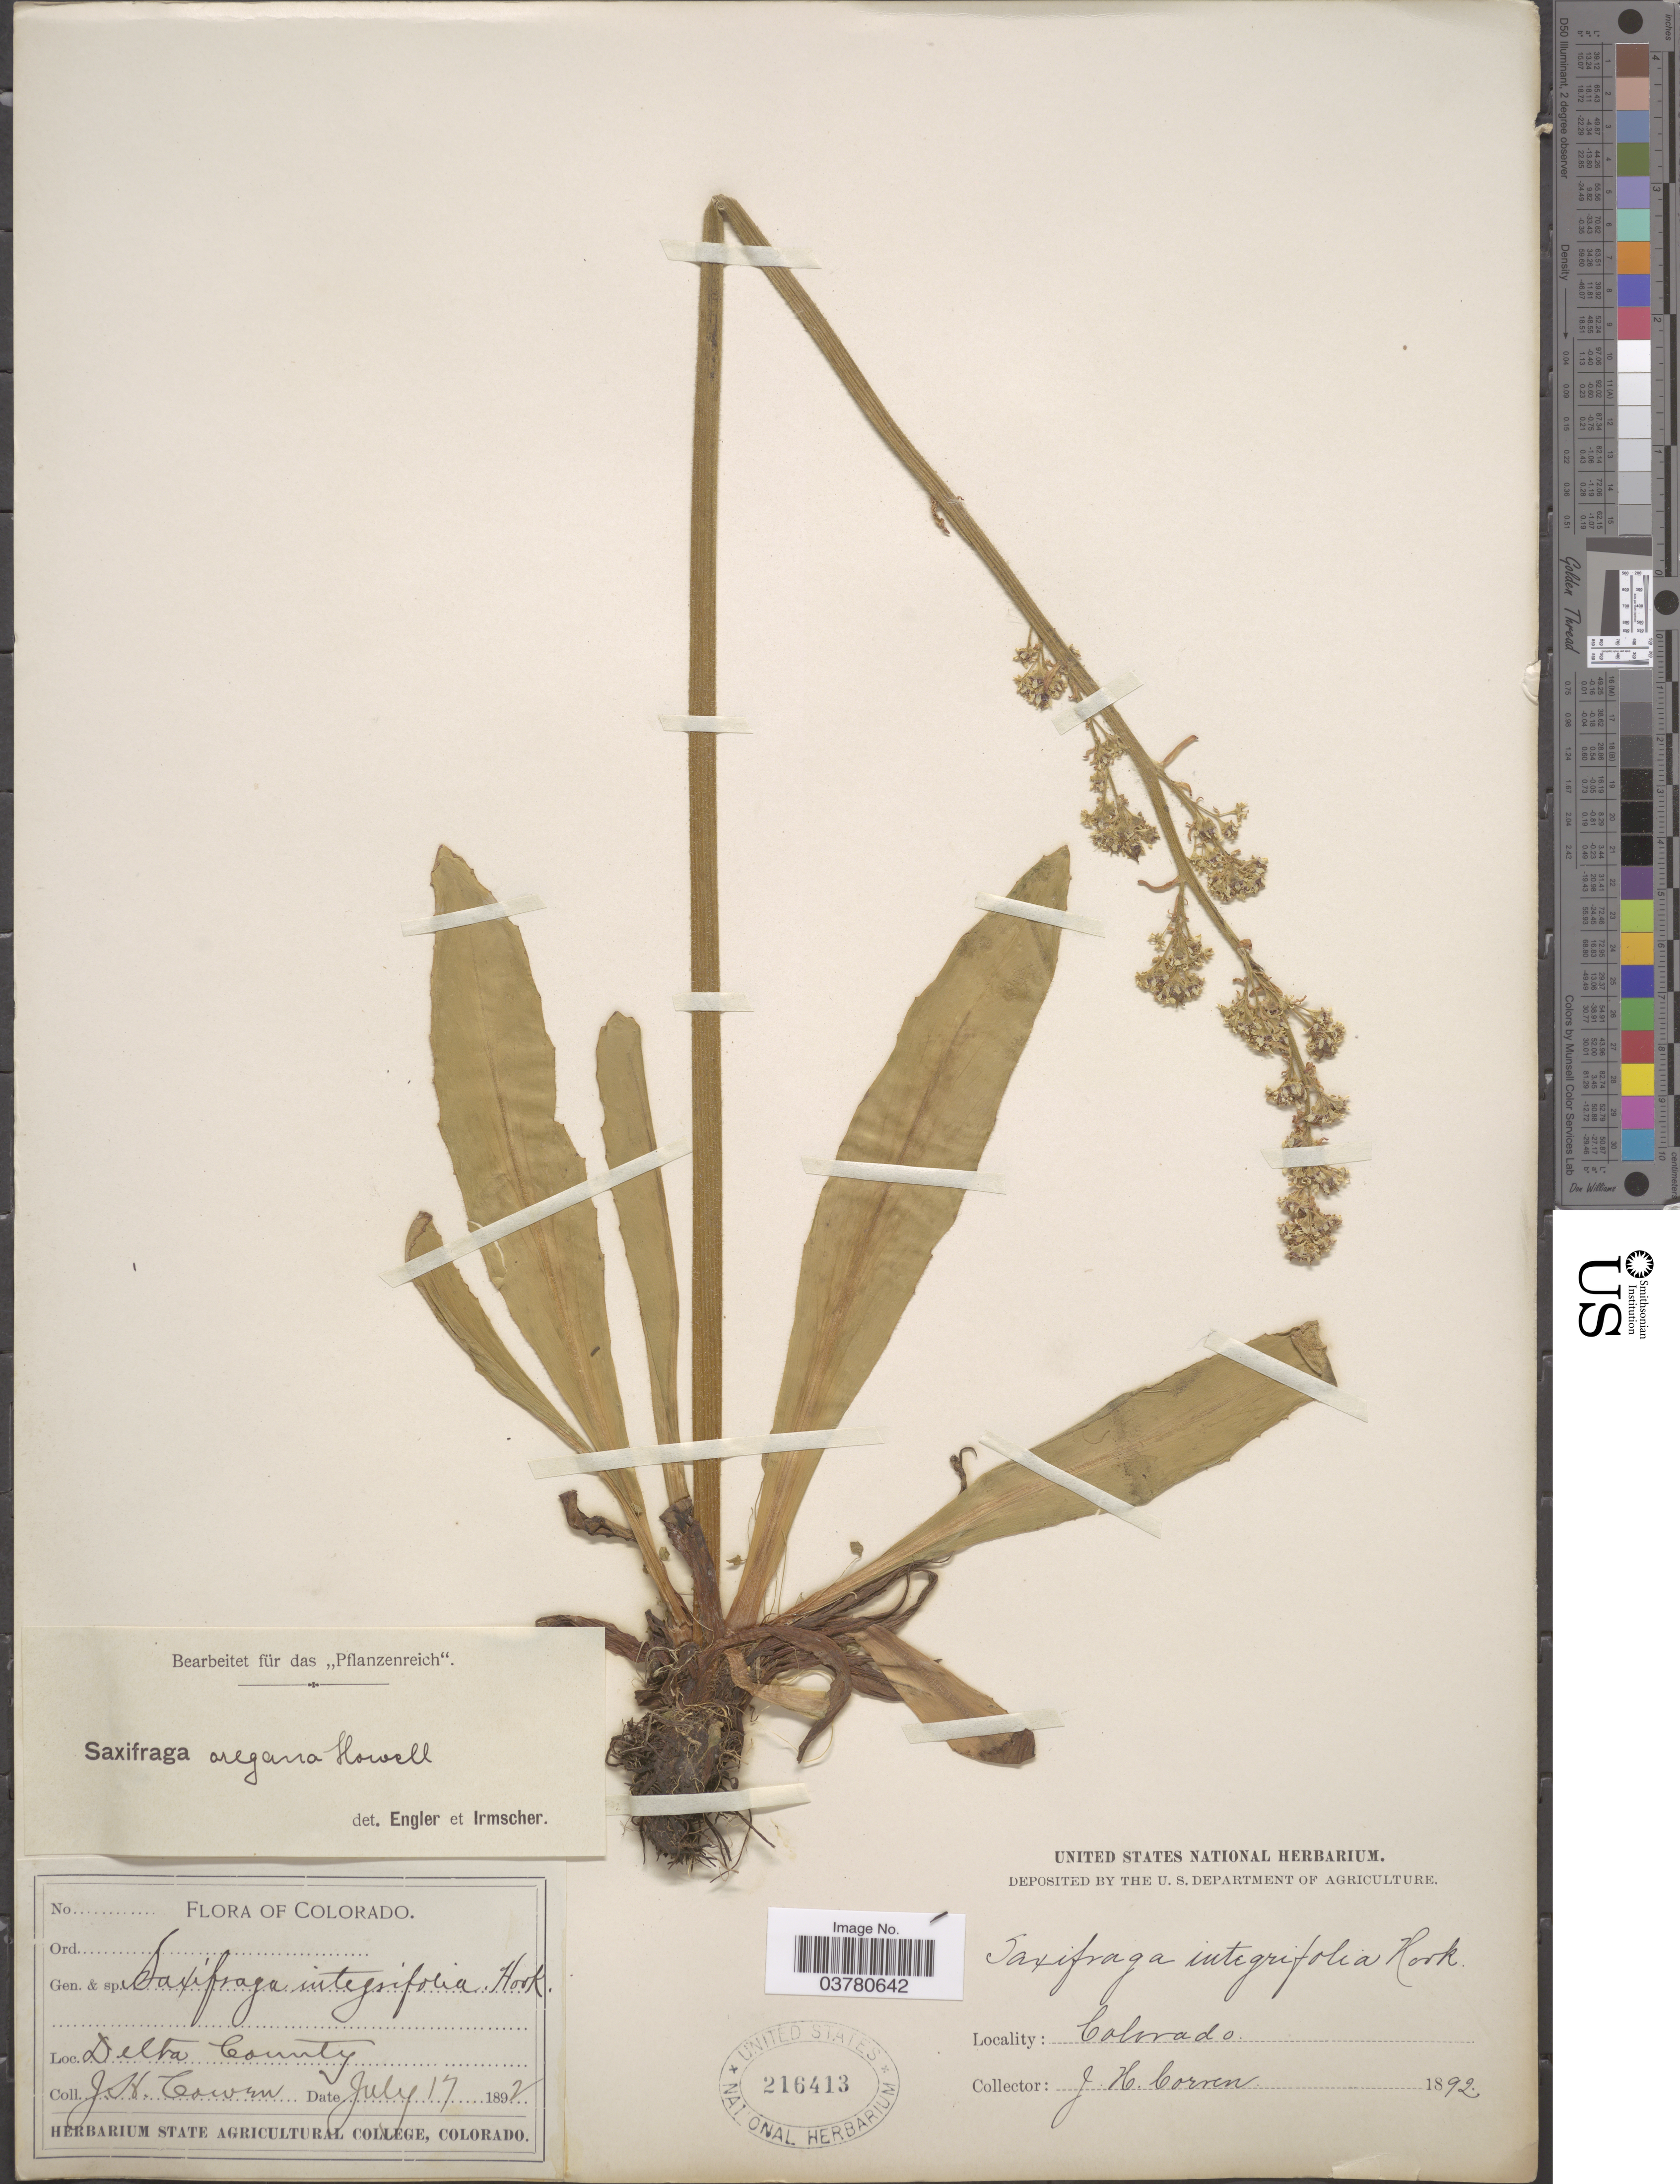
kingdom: Plantae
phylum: Tracheophyta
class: Magnoliopsida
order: Saxifragales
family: Saxifragaceae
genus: Micranthes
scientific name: Micranthes oregana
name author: (Howell) Small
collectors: J. H. Cowen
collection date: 1892-07-17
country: United States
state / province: Colorado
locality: Delta County.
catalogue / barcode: US 216413